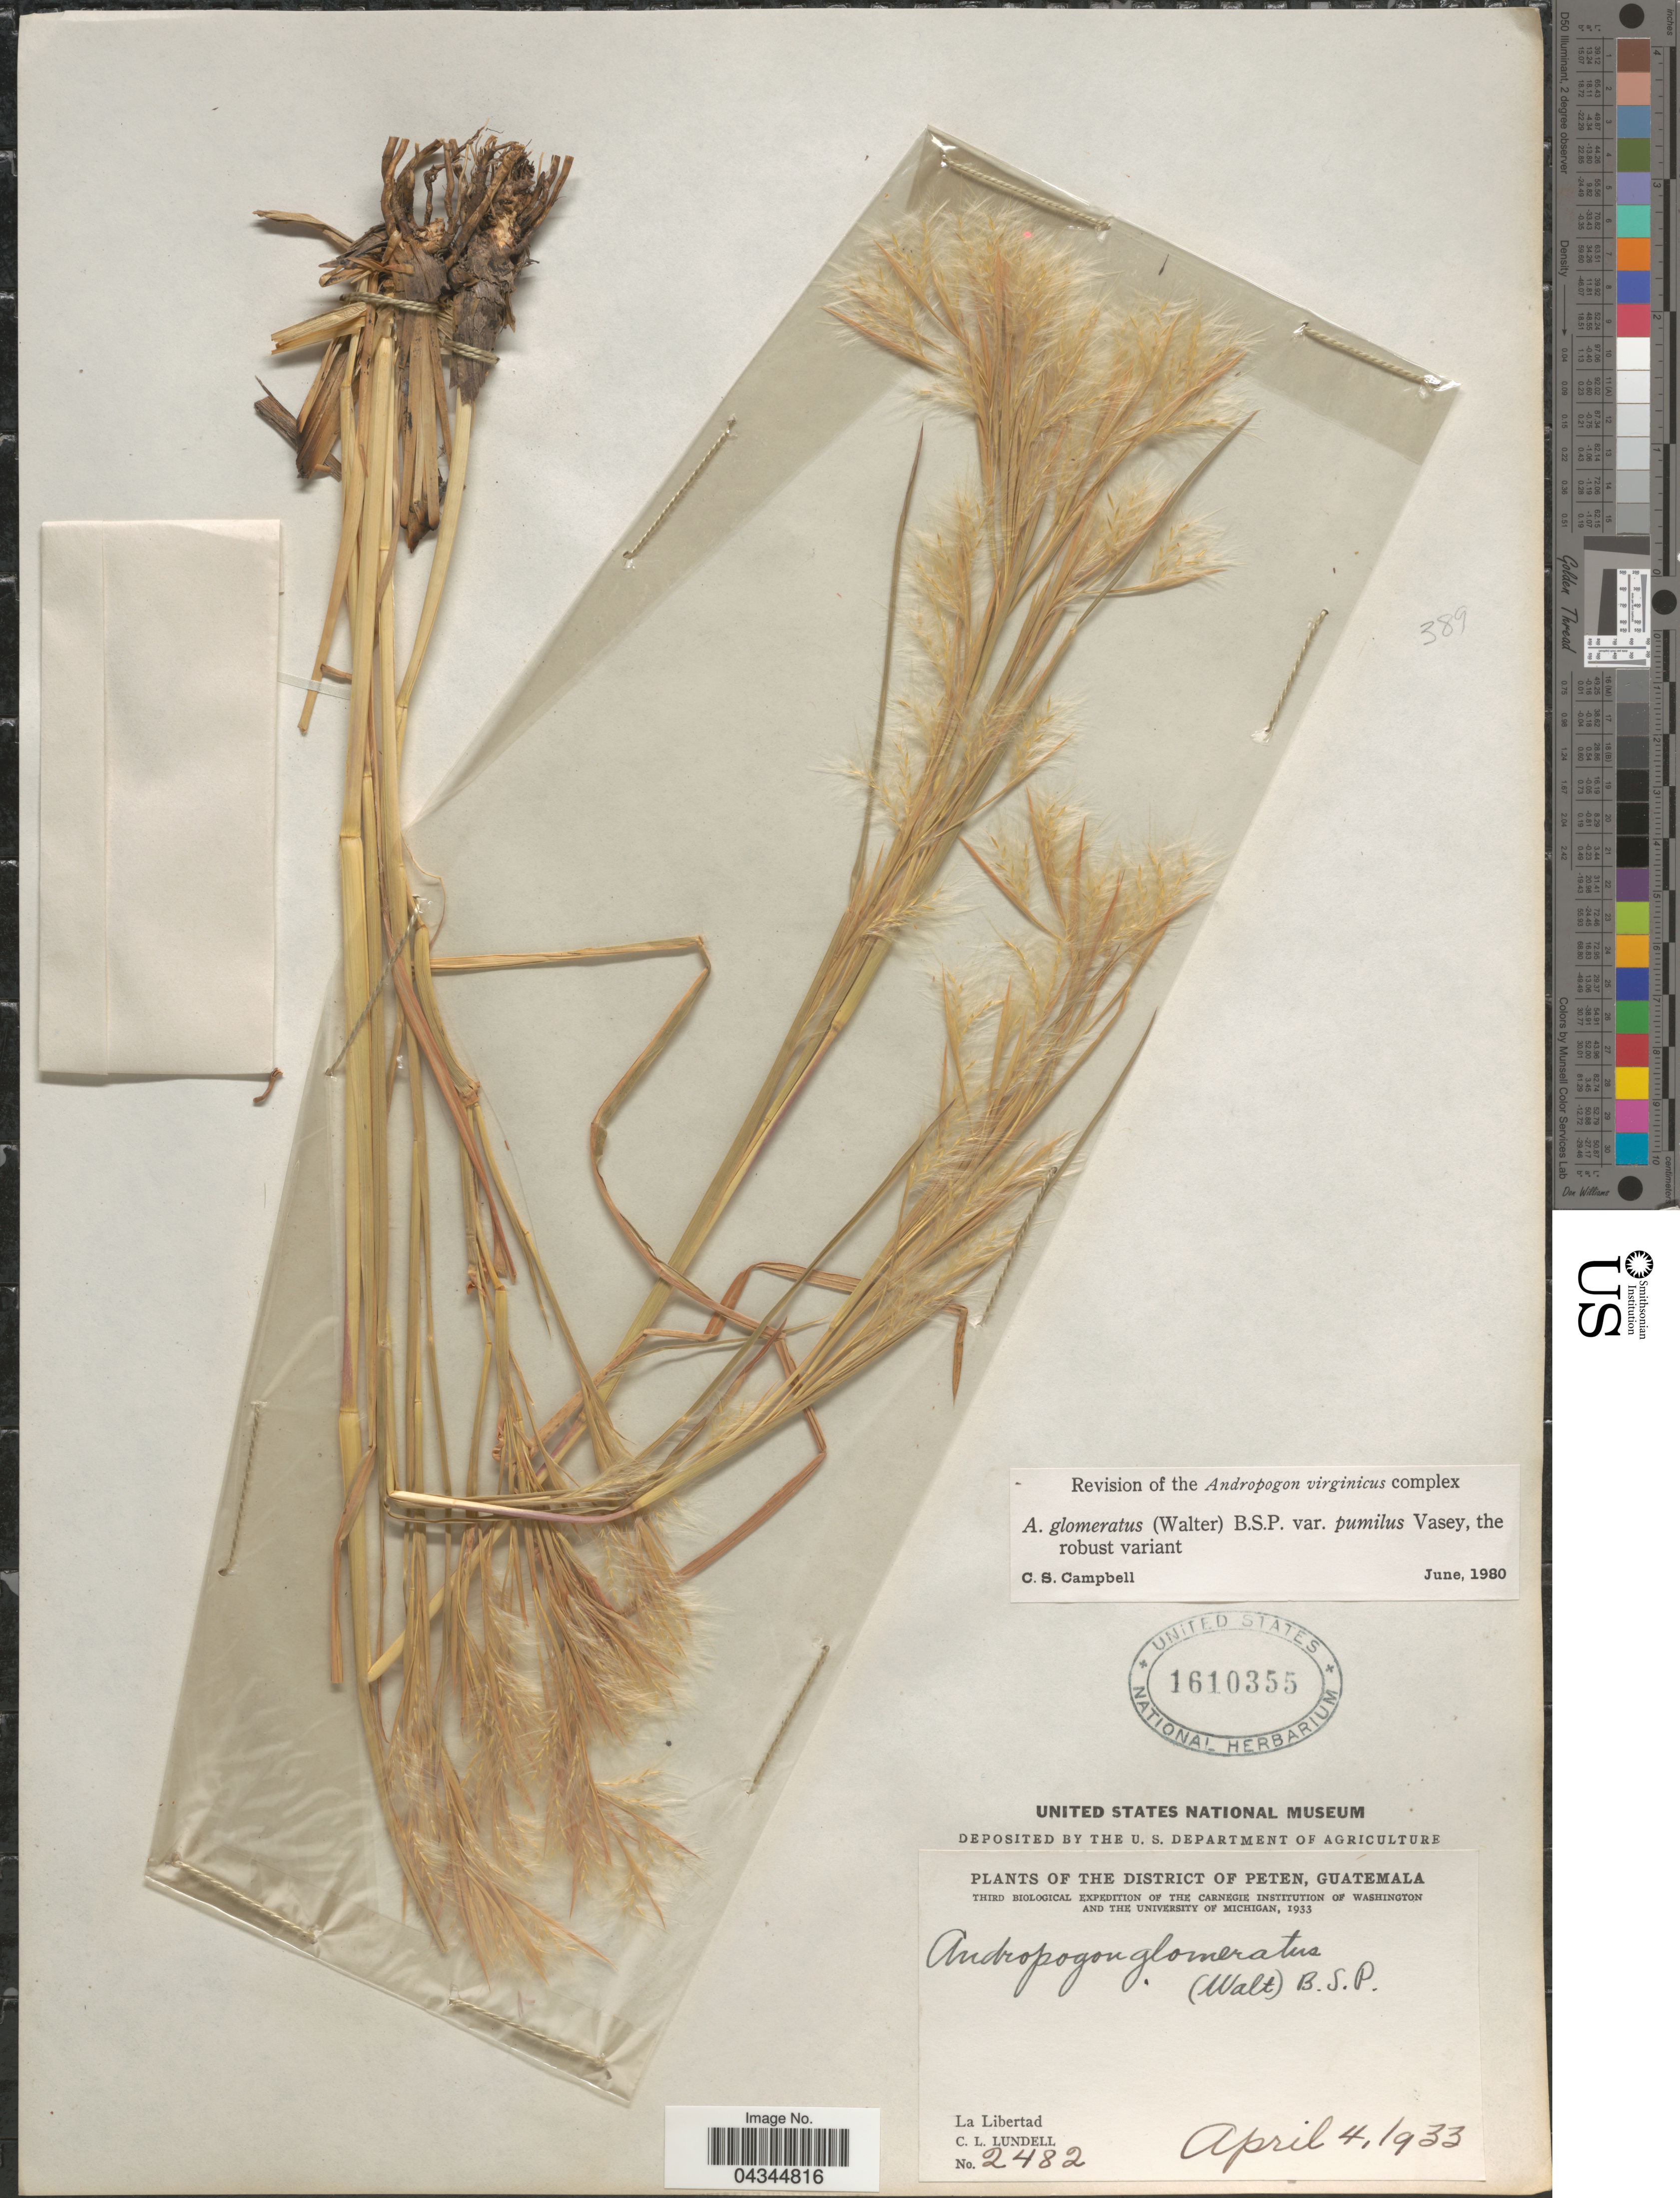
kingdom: Plantae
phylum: Tracheophyta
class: Liliopsida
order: Poales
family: Poaceae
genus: Andropogon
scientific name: Andropogon glomeratus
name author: (Walter) Britton et al.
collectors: C. L. Lundell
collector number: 2482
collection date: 1933-04-04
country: Guatemala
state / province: El Peten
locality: District of Peten. Third Biological Expedition of the Carnegie Institution of Washington and the University of Michigan, 1933. La Libertad.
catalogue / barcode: US 1610355